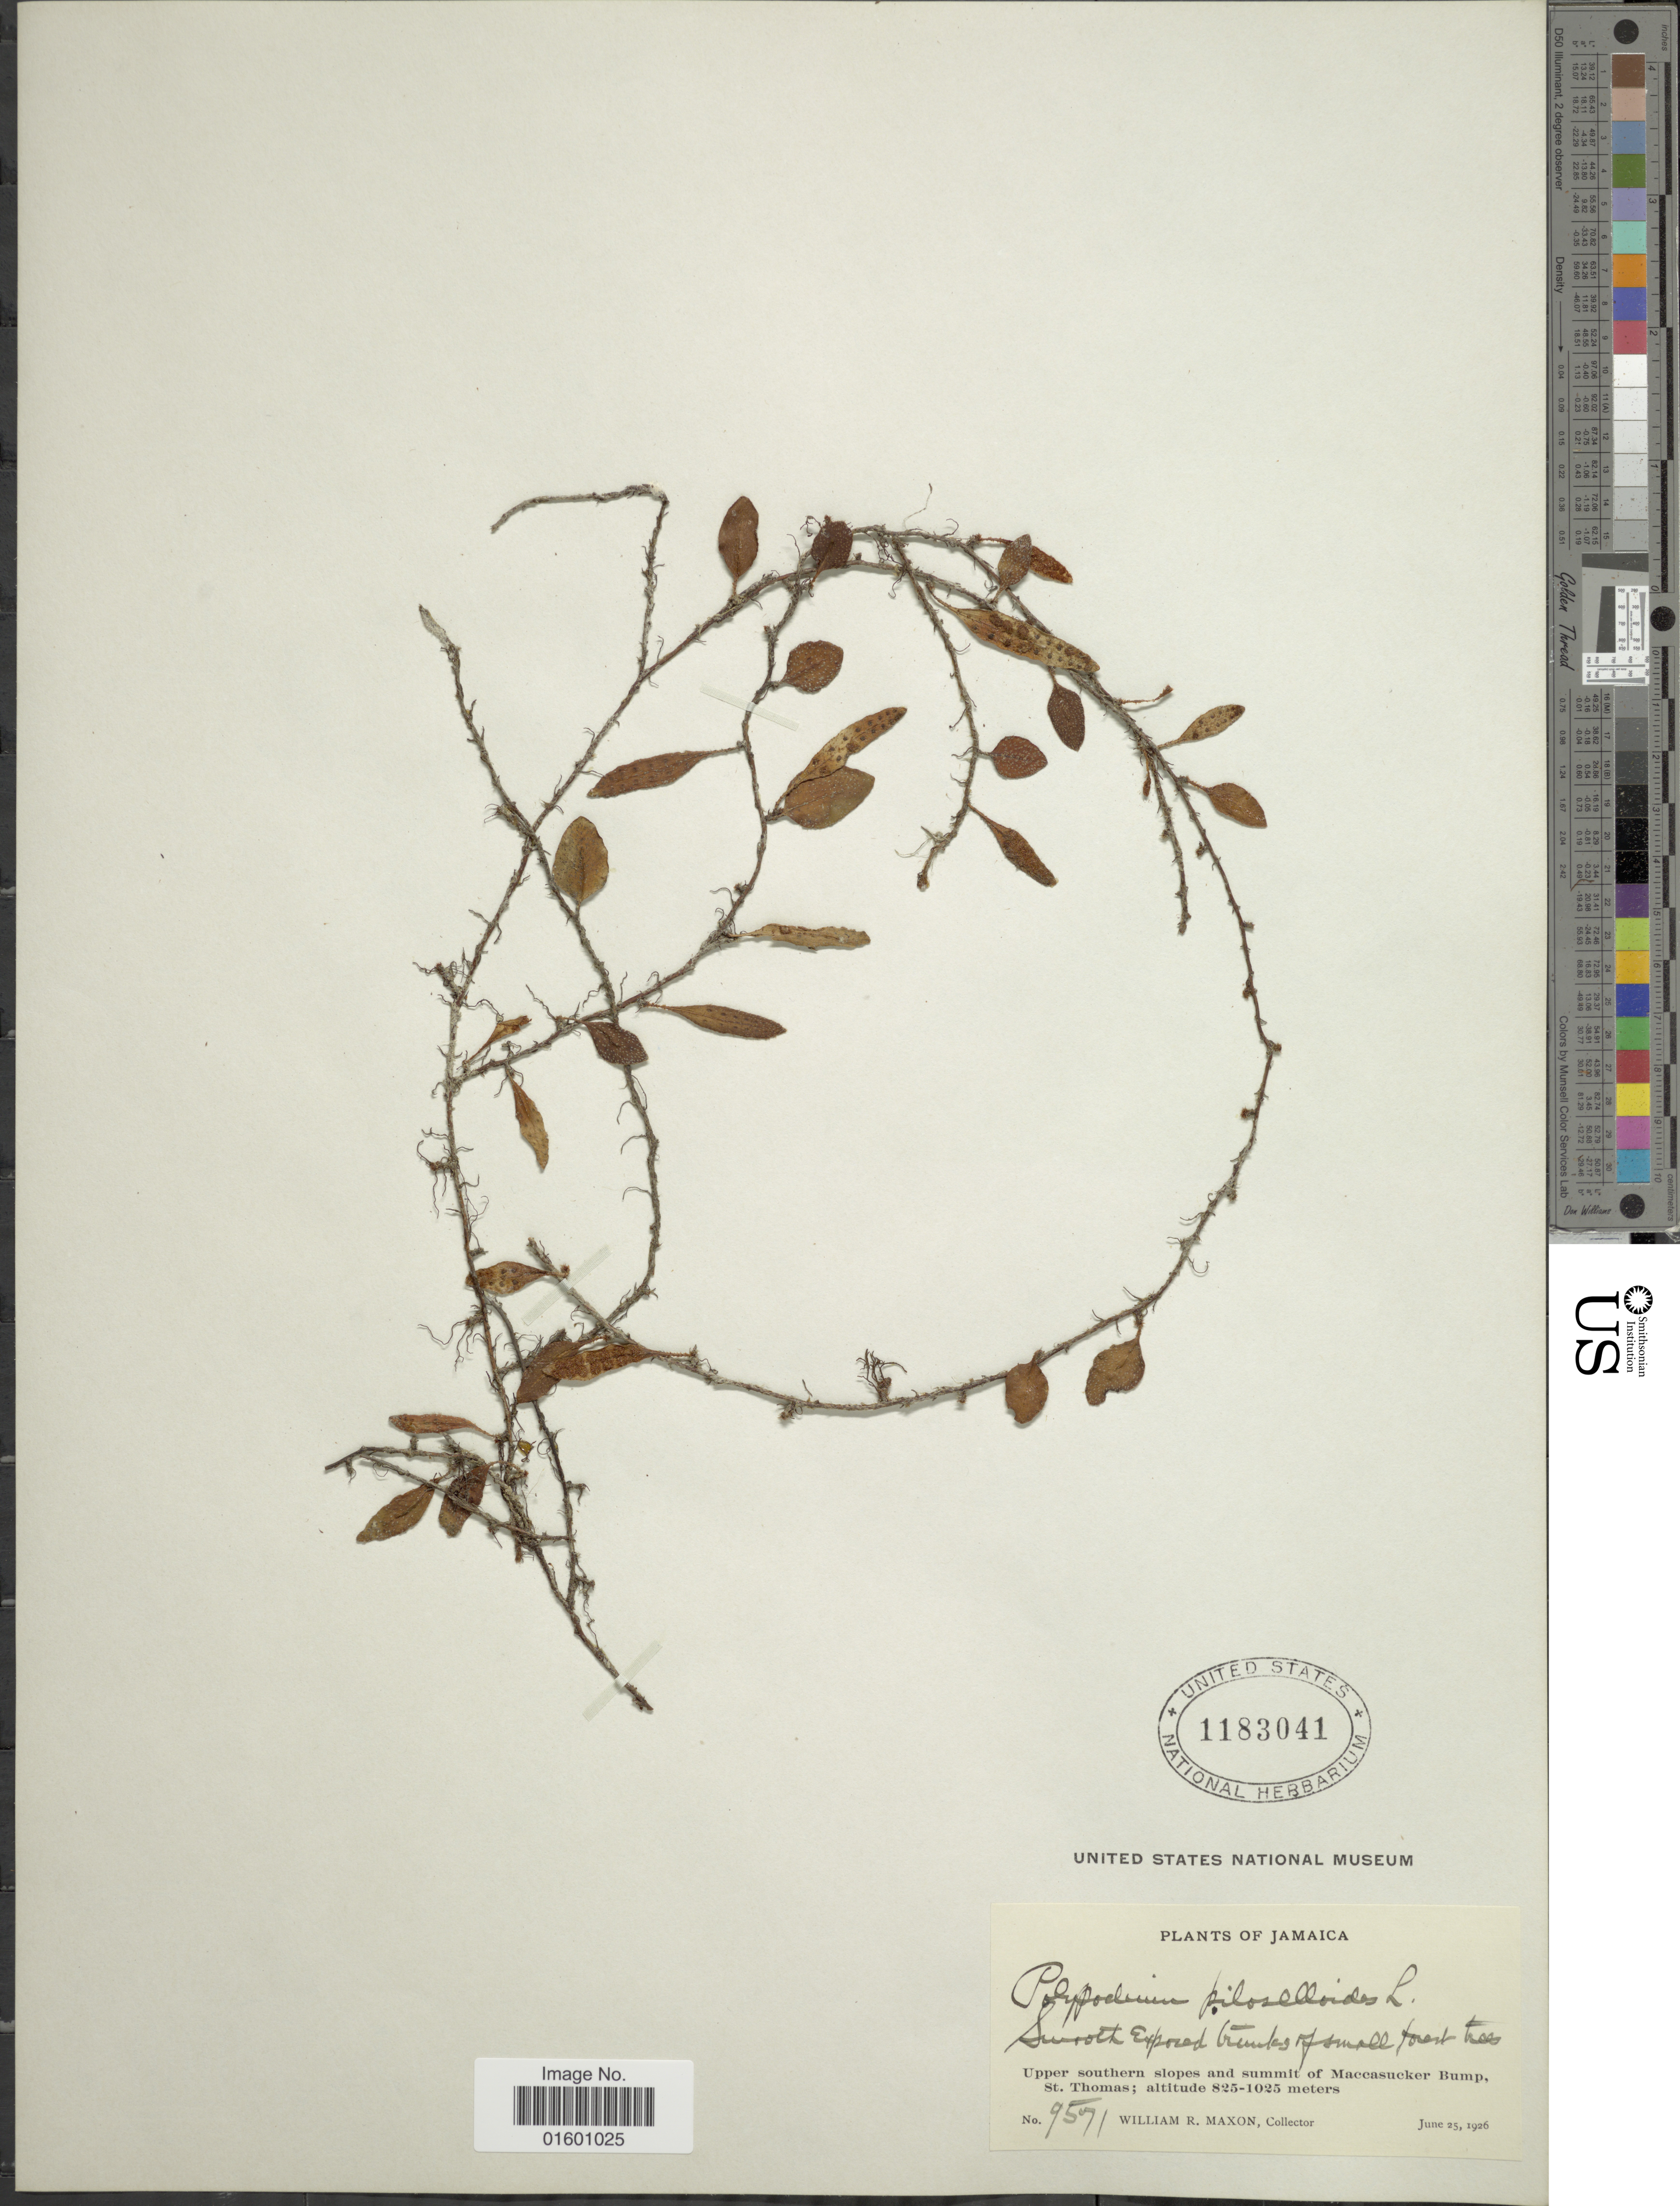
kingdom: Plantae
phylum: Tracheophyta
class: Polypodiopsida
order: Polypodiales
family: Polypodiaceae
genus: Microgramma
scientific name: Microgramma piloselloides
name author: (L.) Copel.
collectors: W. R. Maxon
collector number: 9571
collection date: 1926-06-25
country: Jamaica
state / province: Saint Thomas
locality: Upper southern slopes and summit of Maccasucker Bump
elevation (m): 825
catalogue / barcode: US 1183041